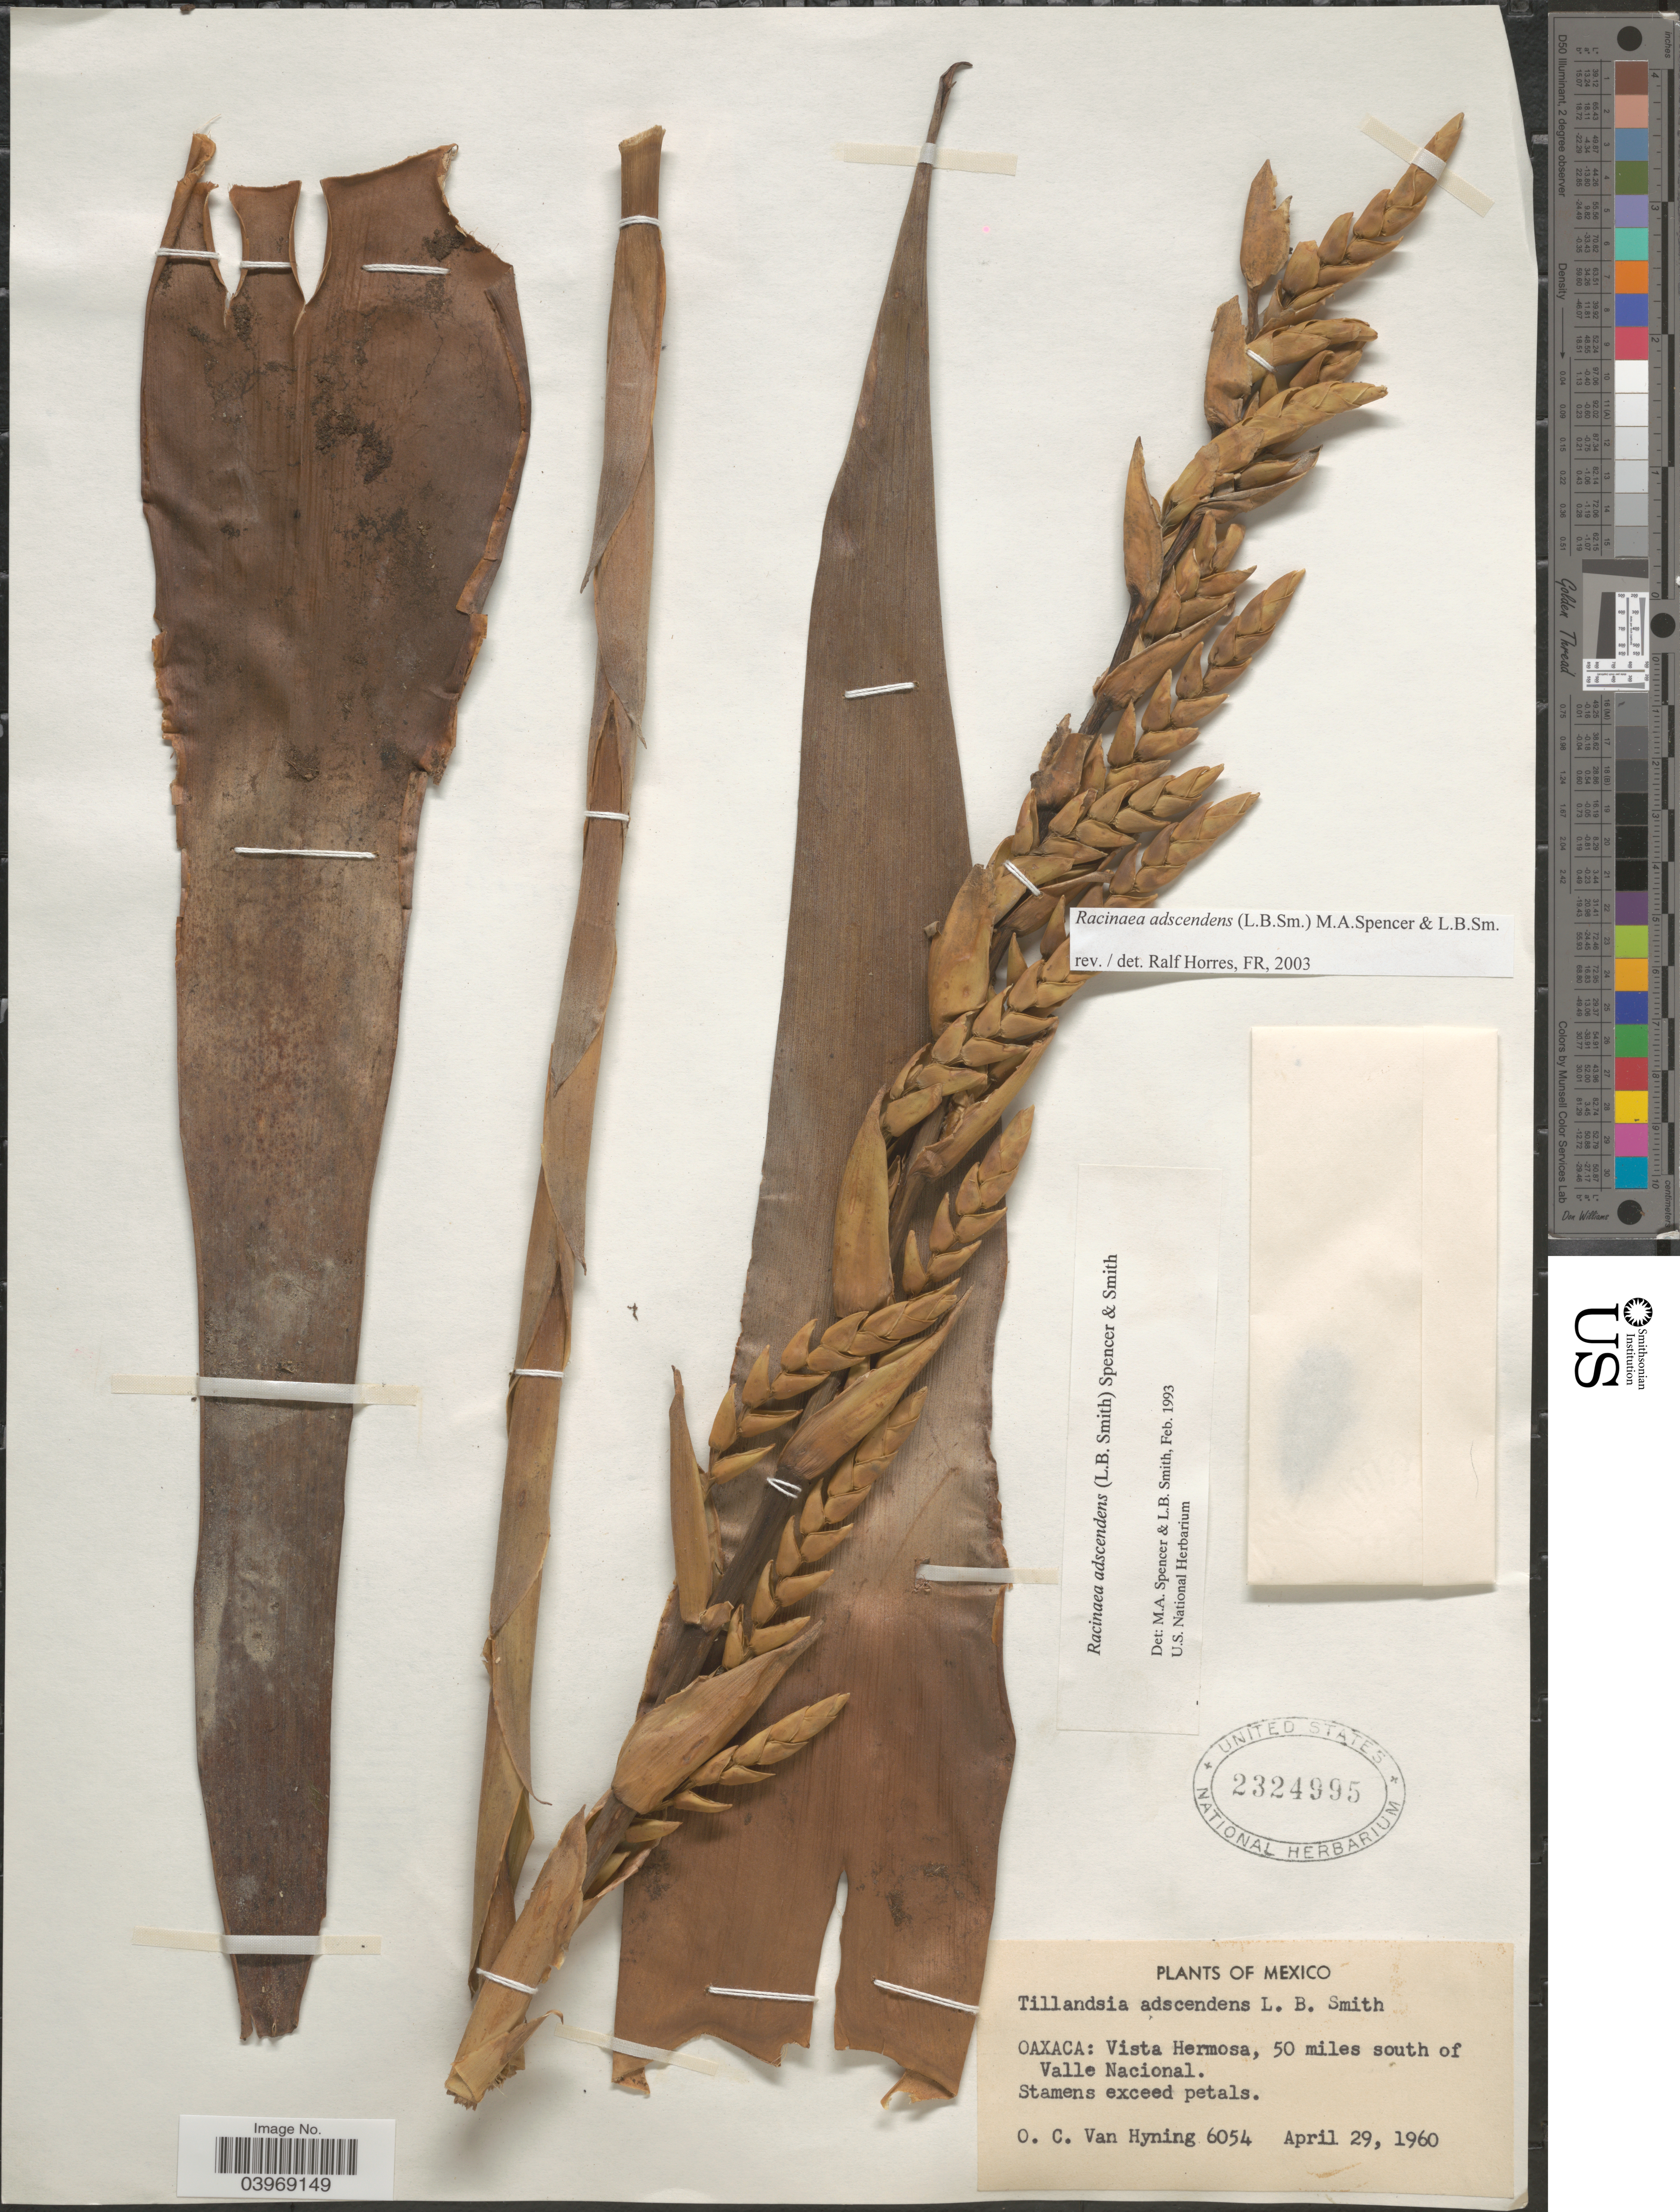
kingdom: Plantae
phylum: Tracheophyta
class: Liliopsida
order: Poales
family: Bromeliaceae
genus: Racinaea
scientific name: Racinaea adscendens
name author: (L.B. Sm.) M.A. Spencer & L.B. Sm.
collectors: O. Van Hyning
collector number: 6054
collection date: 1960-04-29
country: Mexico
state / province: Oaxaca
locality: Vista Hermosa, 50 miles south of valle Nacional.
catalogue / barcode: US 2324995